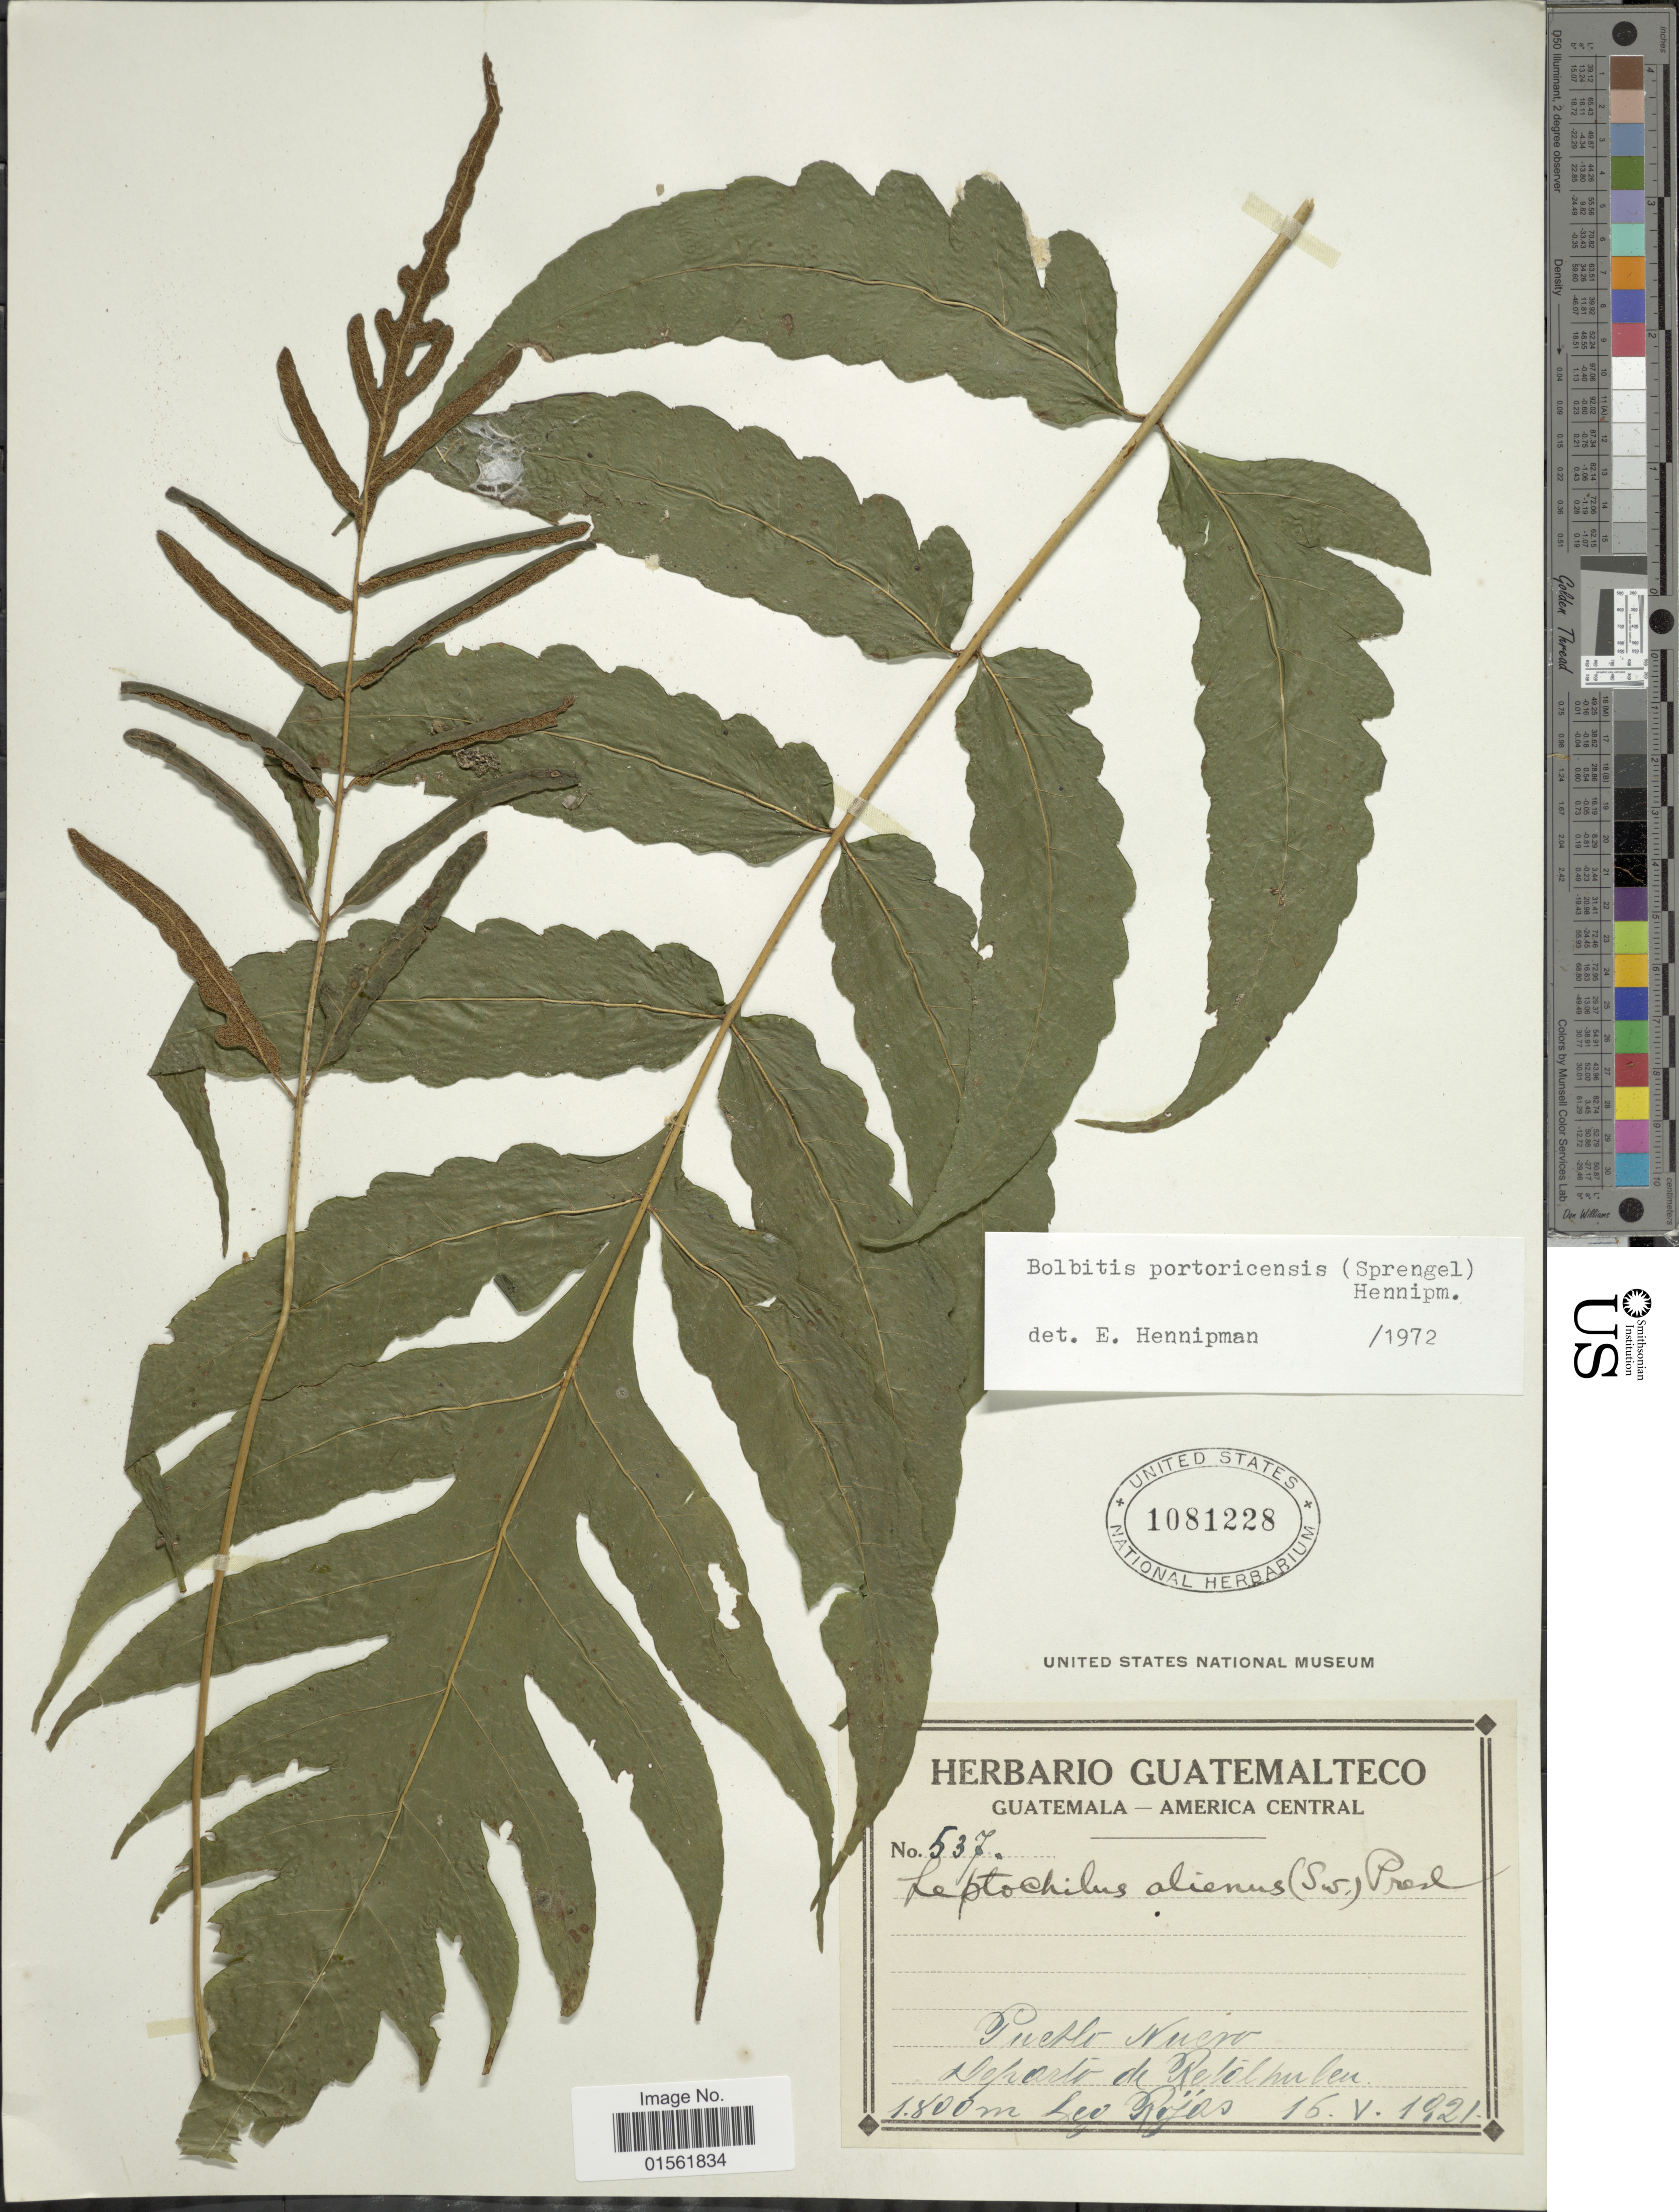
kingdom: Plantae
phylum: Tracheophyta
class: Polypodiopsida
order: Polypodiales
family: Dryopteridaceae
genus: Bolbitis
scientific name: Bolbitis portoricensis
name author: (Spreng.) Hennipman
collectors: Rojas, --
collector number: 537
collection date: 1921-05-16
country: Guatemala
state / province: Retalhuleu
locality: Guatemala - America Central. Pueblo Nuevo. Departo de Retalhuleu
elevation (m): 1800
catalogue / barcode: US 1081228